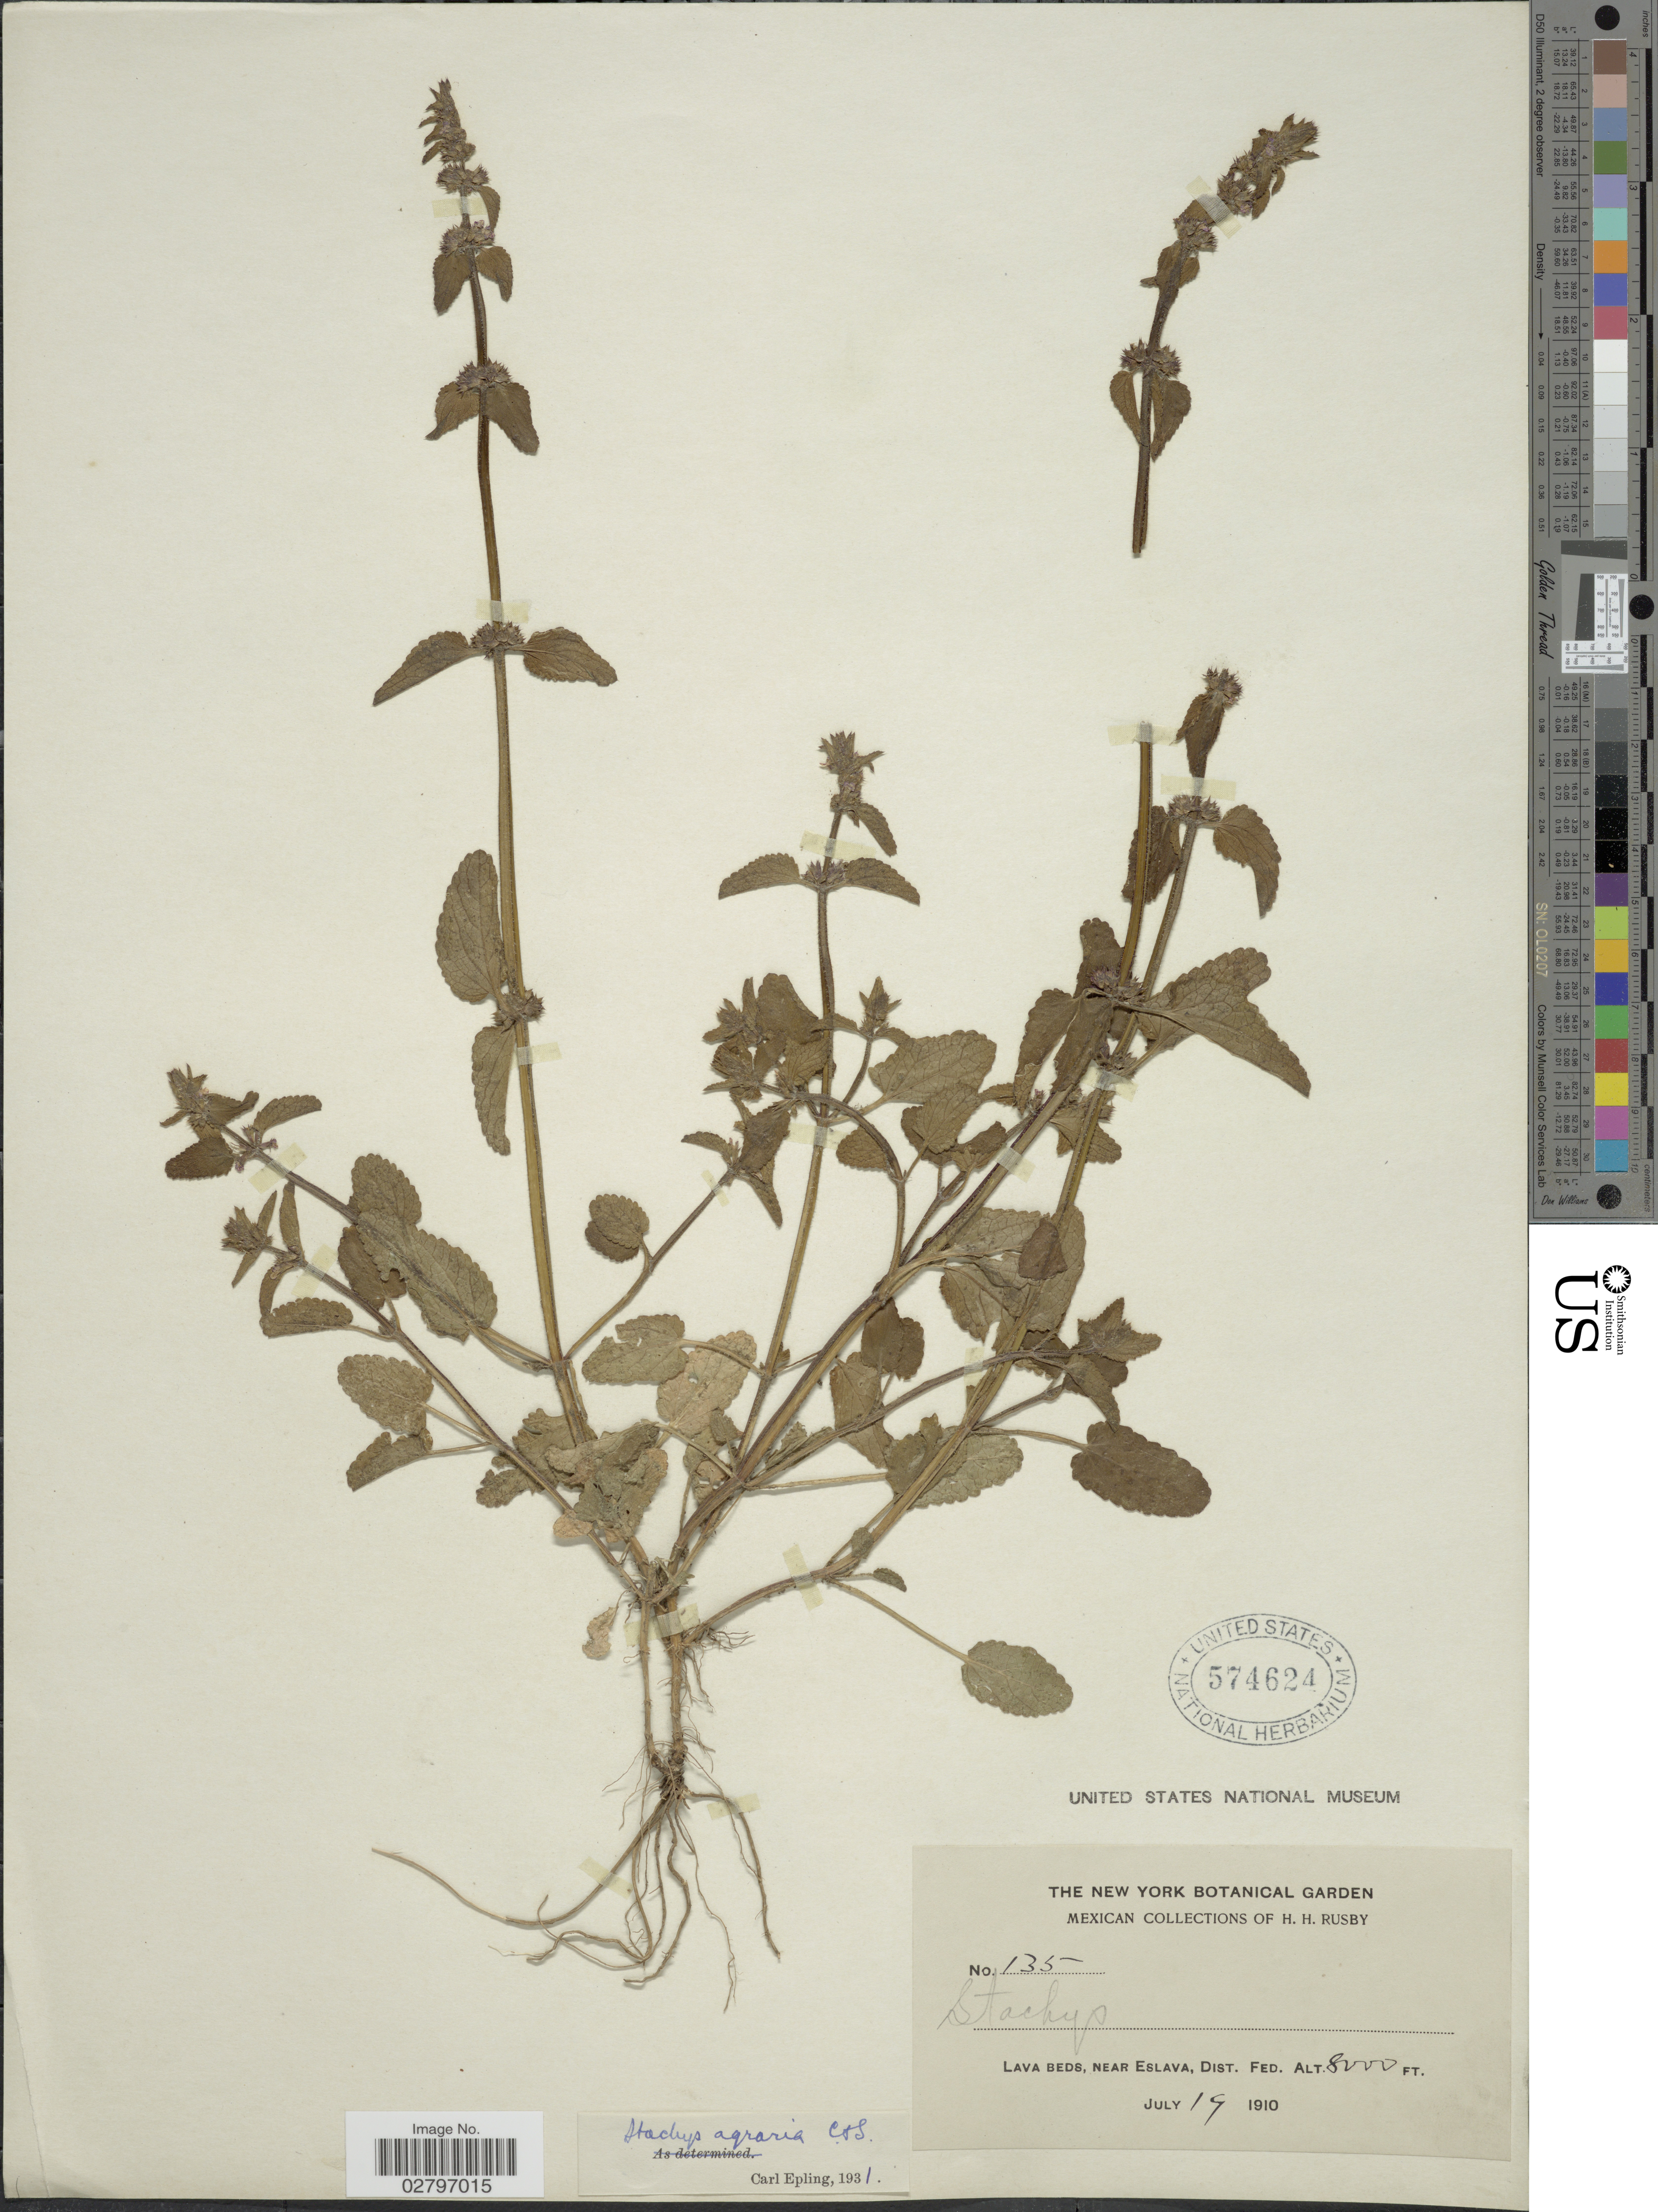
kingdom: Plantae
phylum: Tracheophyta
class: Magnoliopsida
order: Lamiales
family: Lamiaceae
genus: Stachys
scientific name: Stachys agraria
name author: Schltdl. & Cham.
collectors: H. H. Rusby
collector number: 135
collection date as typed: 19 Jul 1910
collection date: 1910-07-19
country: Mexico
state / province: Distrito Federal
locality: Lava beds, near Eslava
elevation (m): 2438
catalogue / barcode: US 574624